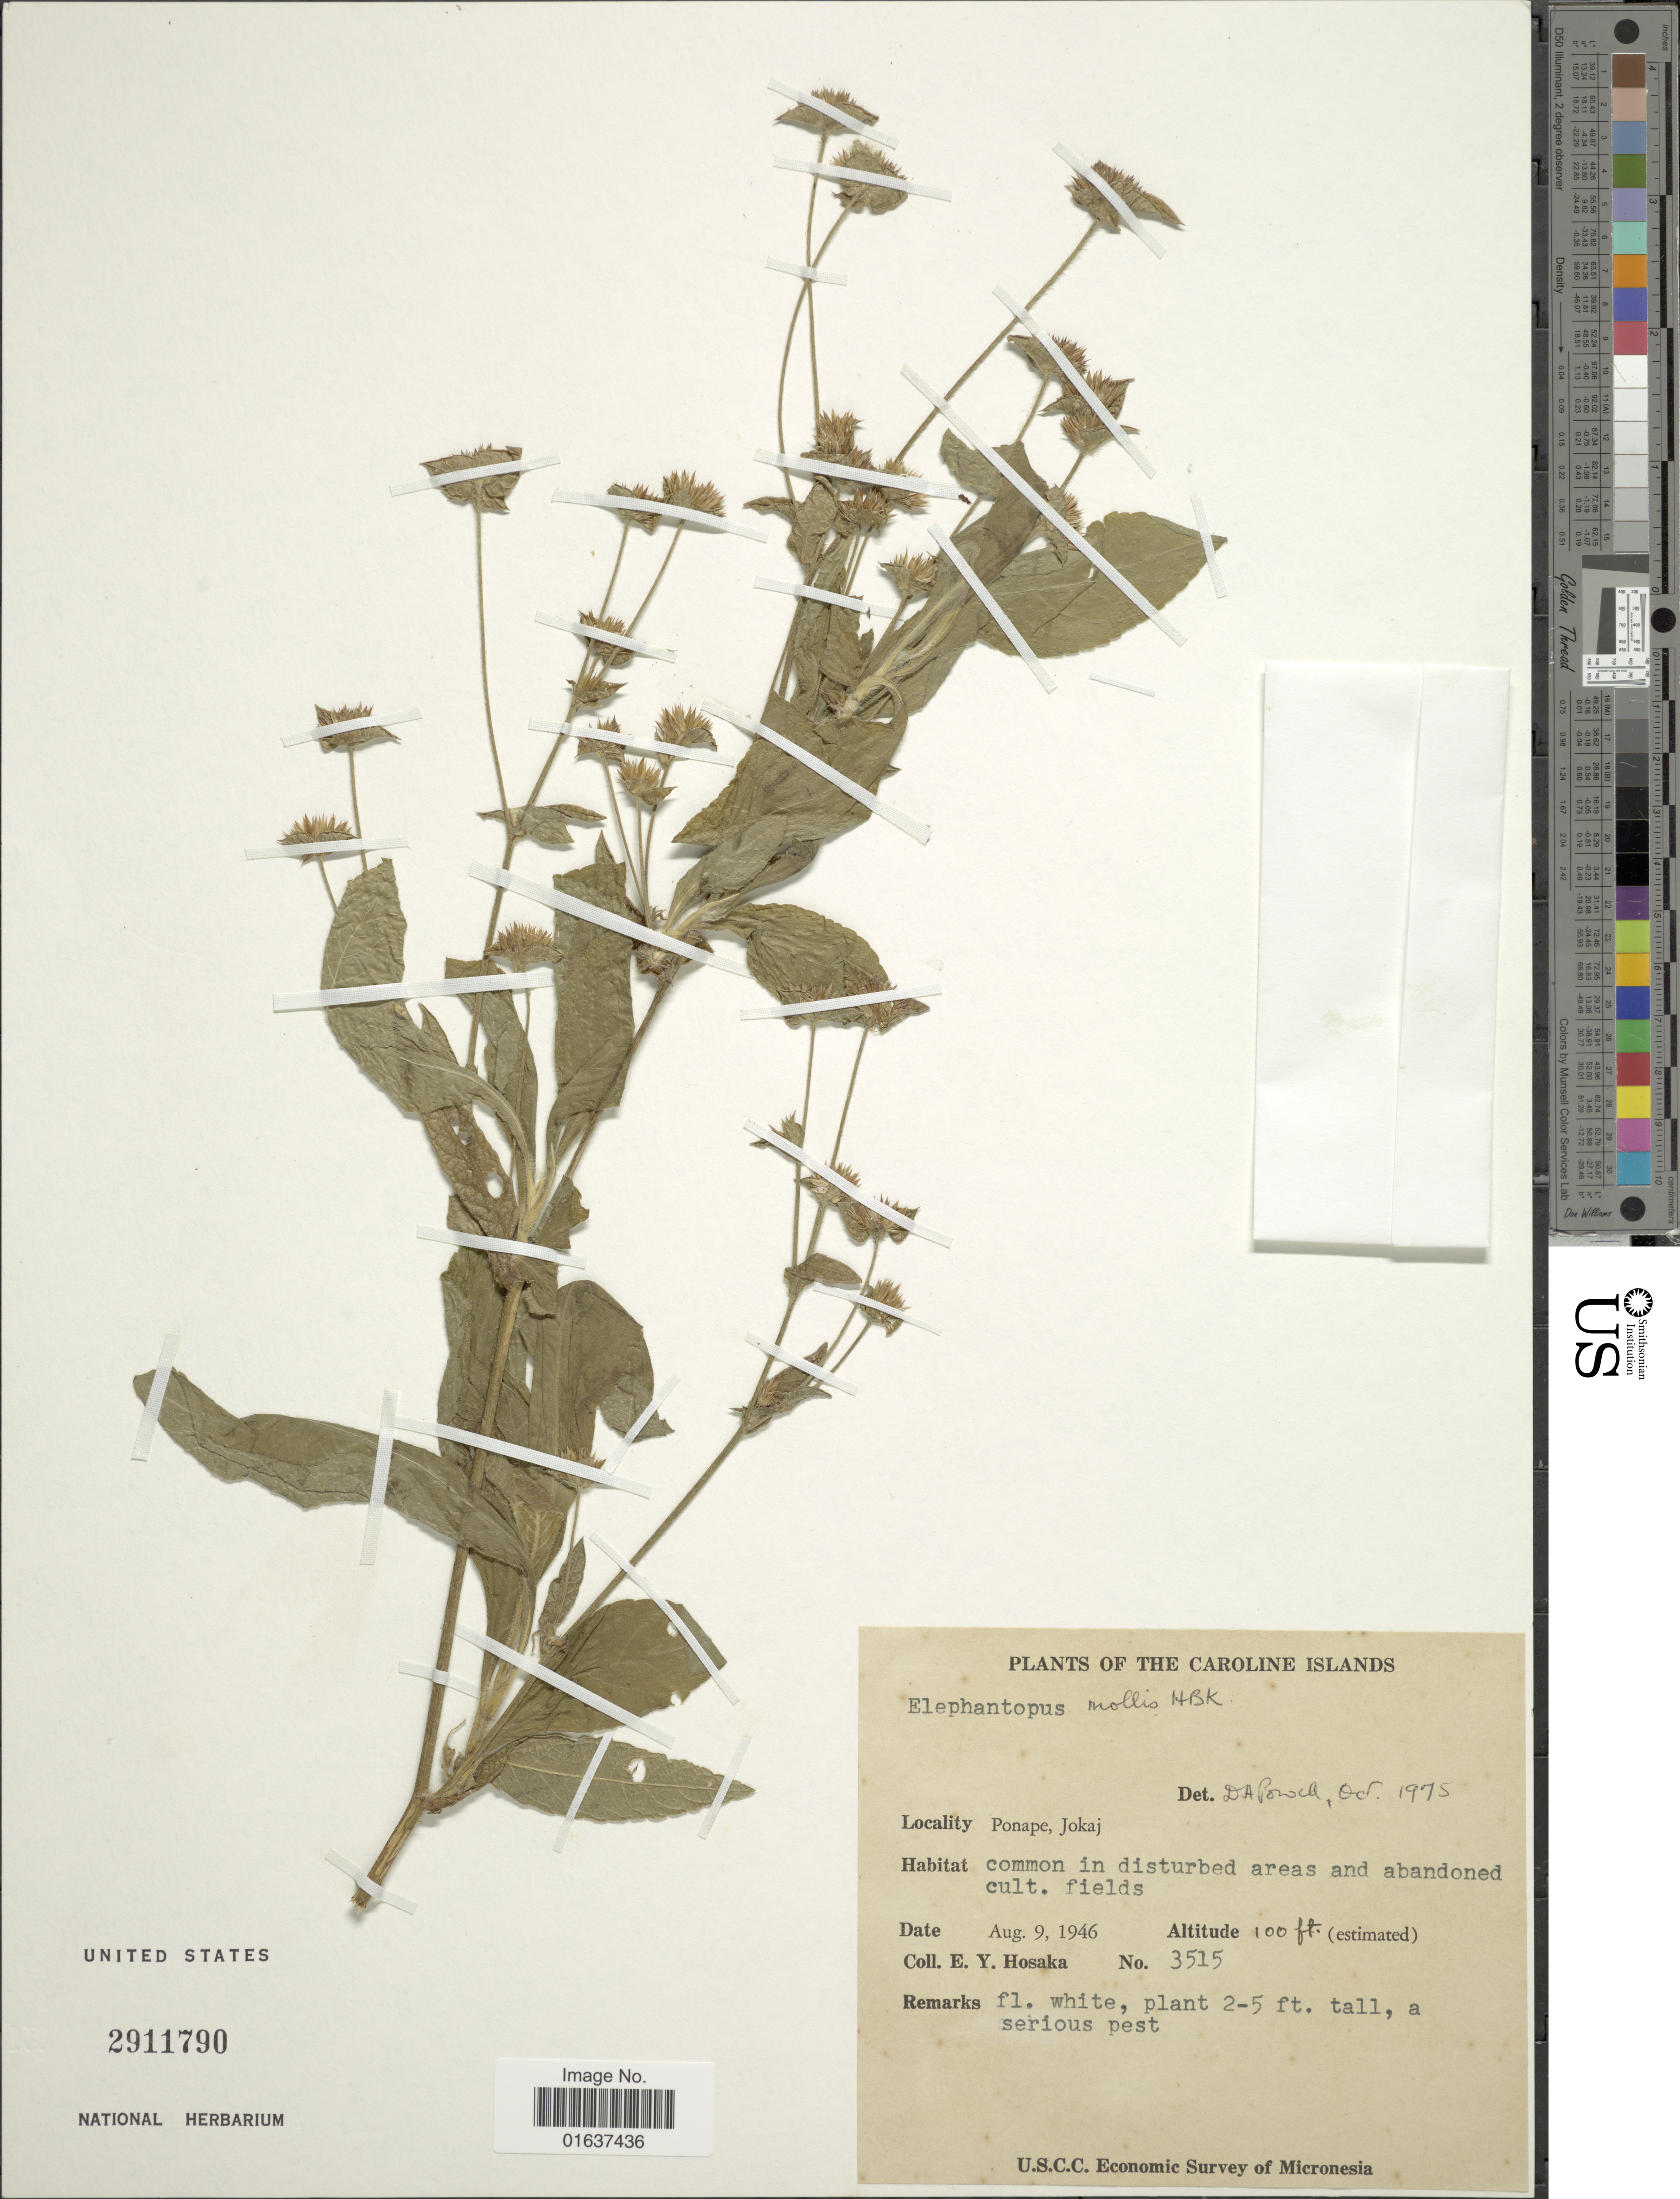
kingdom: Plantae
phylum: Tracheophyta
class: Magnoliopsida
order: Asterales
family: Asteraceae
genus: Elephantopus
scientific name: Elephantopus mollis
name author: Kunth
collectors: E. Y. Hosaka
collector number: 3515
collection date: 1946-08-09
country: Micronesia, Federated States of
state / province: Pohnpei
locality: The Caroline Islands. Ponape Jokaj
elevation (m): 30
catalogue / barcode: US 2911790